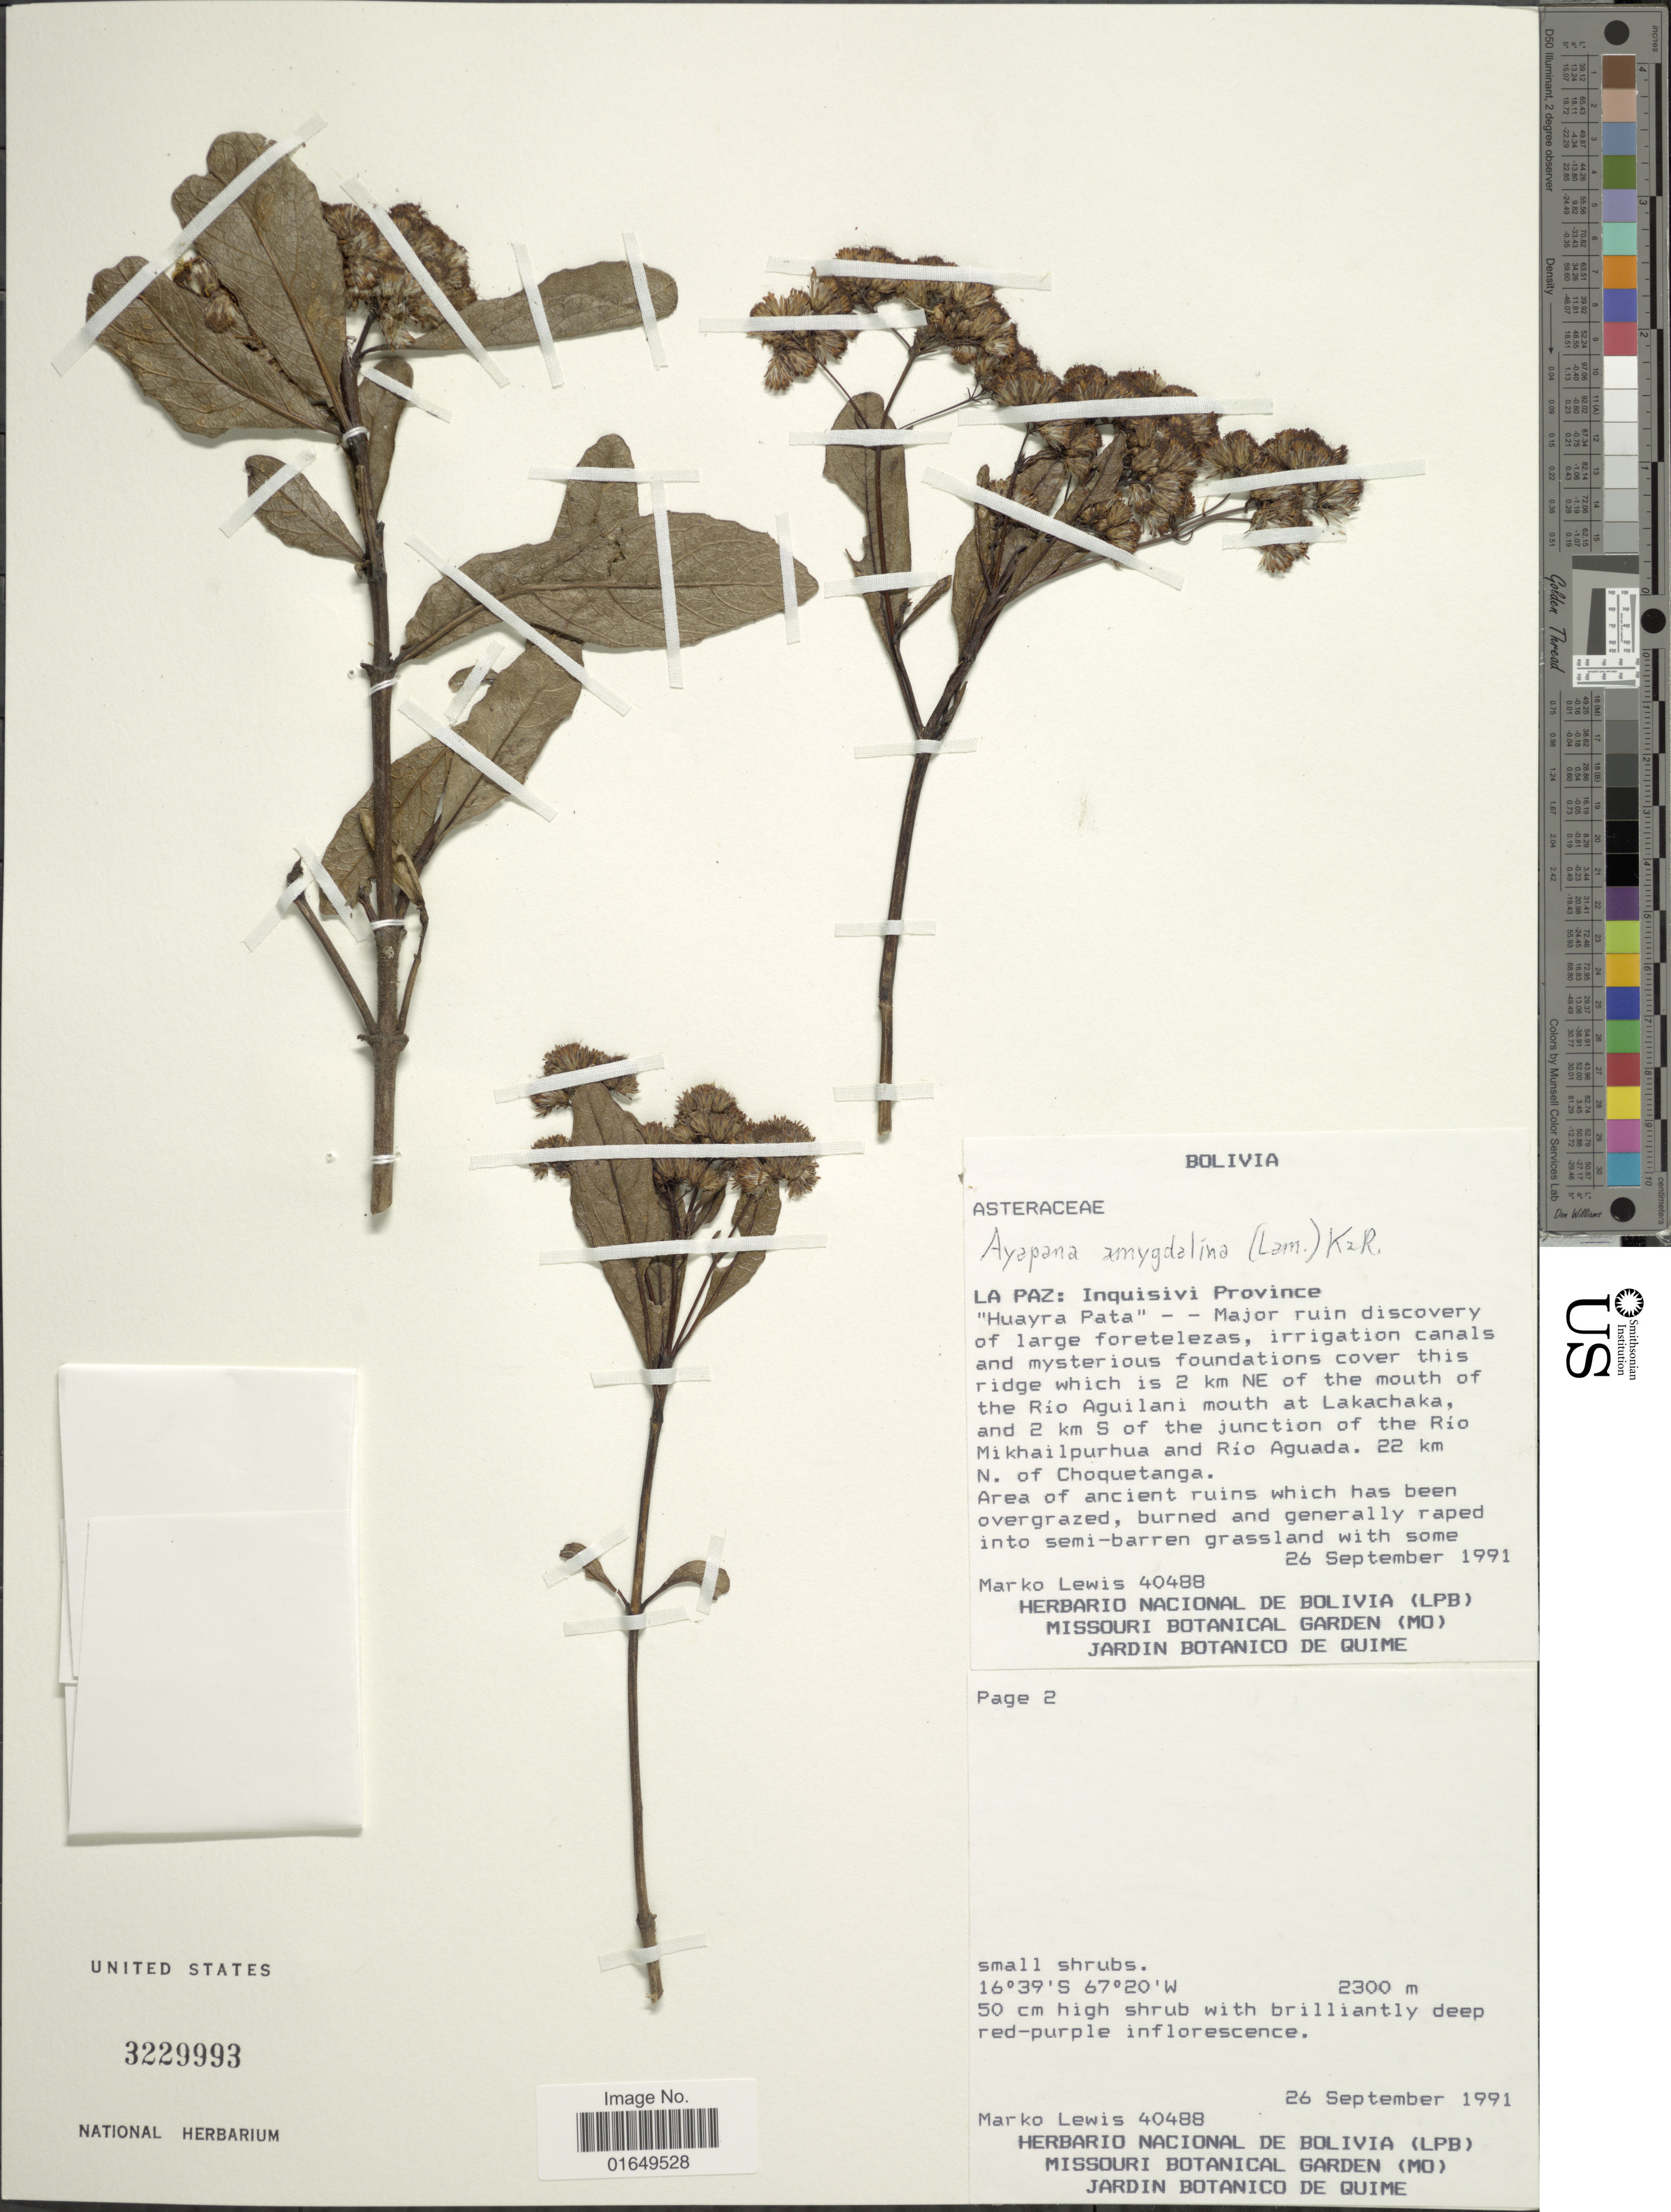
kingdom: Plantae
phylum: Tracheophyta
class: Magnoliopsida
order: Asterales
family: Asteraceae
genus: Ayapana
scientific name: Ayapana amygdalina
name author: (Lam.) R.M. King & H. Rob.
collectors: M. A. Lewis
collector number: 40488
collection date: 1991-09-26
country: Bolivia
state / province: La Paz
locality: Inquisivi Province. "Huayra Pata" - - Major ruin discovery of large foretelezas, irrigation canals and mysterious foundations cover this ridge which is 2 km NE of the mouth of the Río Aguilani mouth at Lakachaka, and 2 km S of the junction of the Rio Mikhailpurhua and Río Aguada. 22 km N. of Choquetanga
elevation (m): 2300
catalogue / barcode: US 3229993